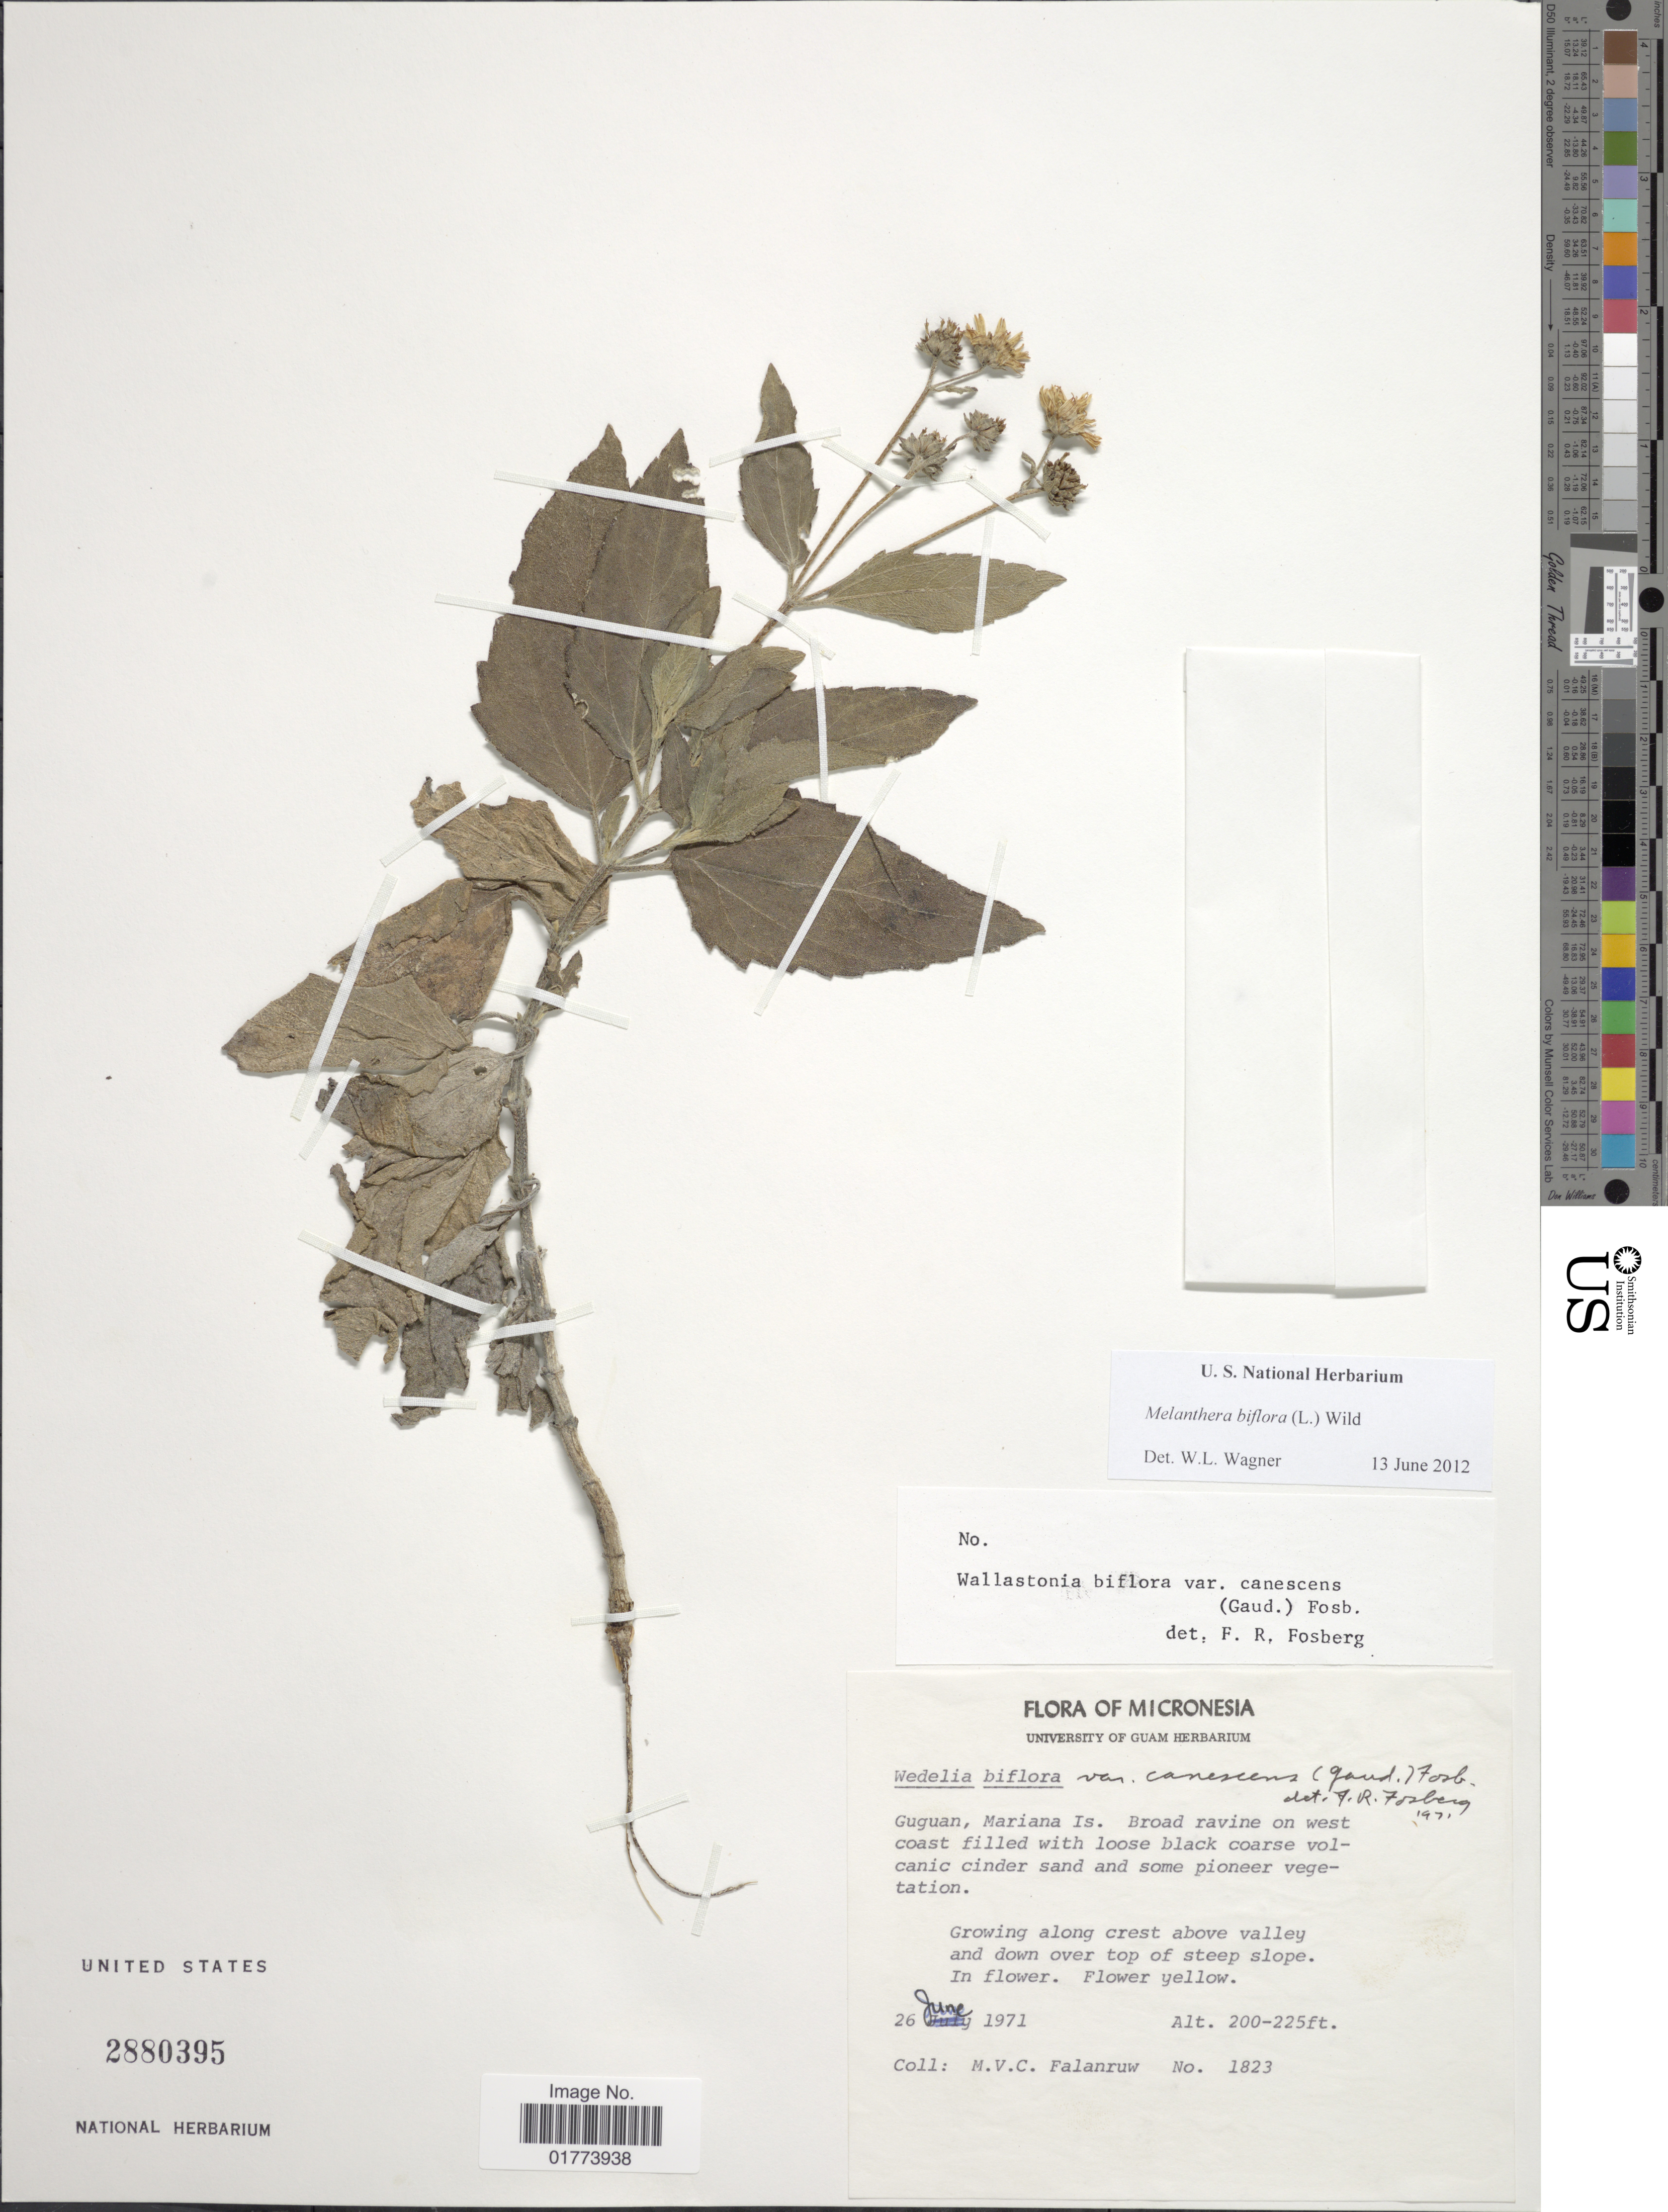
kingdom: Plantae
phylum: Tracheophyta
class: Magnoliopsida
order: Asterales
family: Asteraceae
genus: Wollastonia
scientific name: Wollastonia uniflora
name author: (Willd.) Orchard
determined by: Wagner, W. L., (BOT), Smithsonian Institution - National Museum of Natural History (UNITED STATES)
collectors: M. V. Falanruw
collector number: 1823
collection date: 1971-06-26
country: Northern Mariana Islands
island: Guguan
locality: Guguan, Mariana Is.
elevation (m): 61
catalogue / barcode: US 2880395